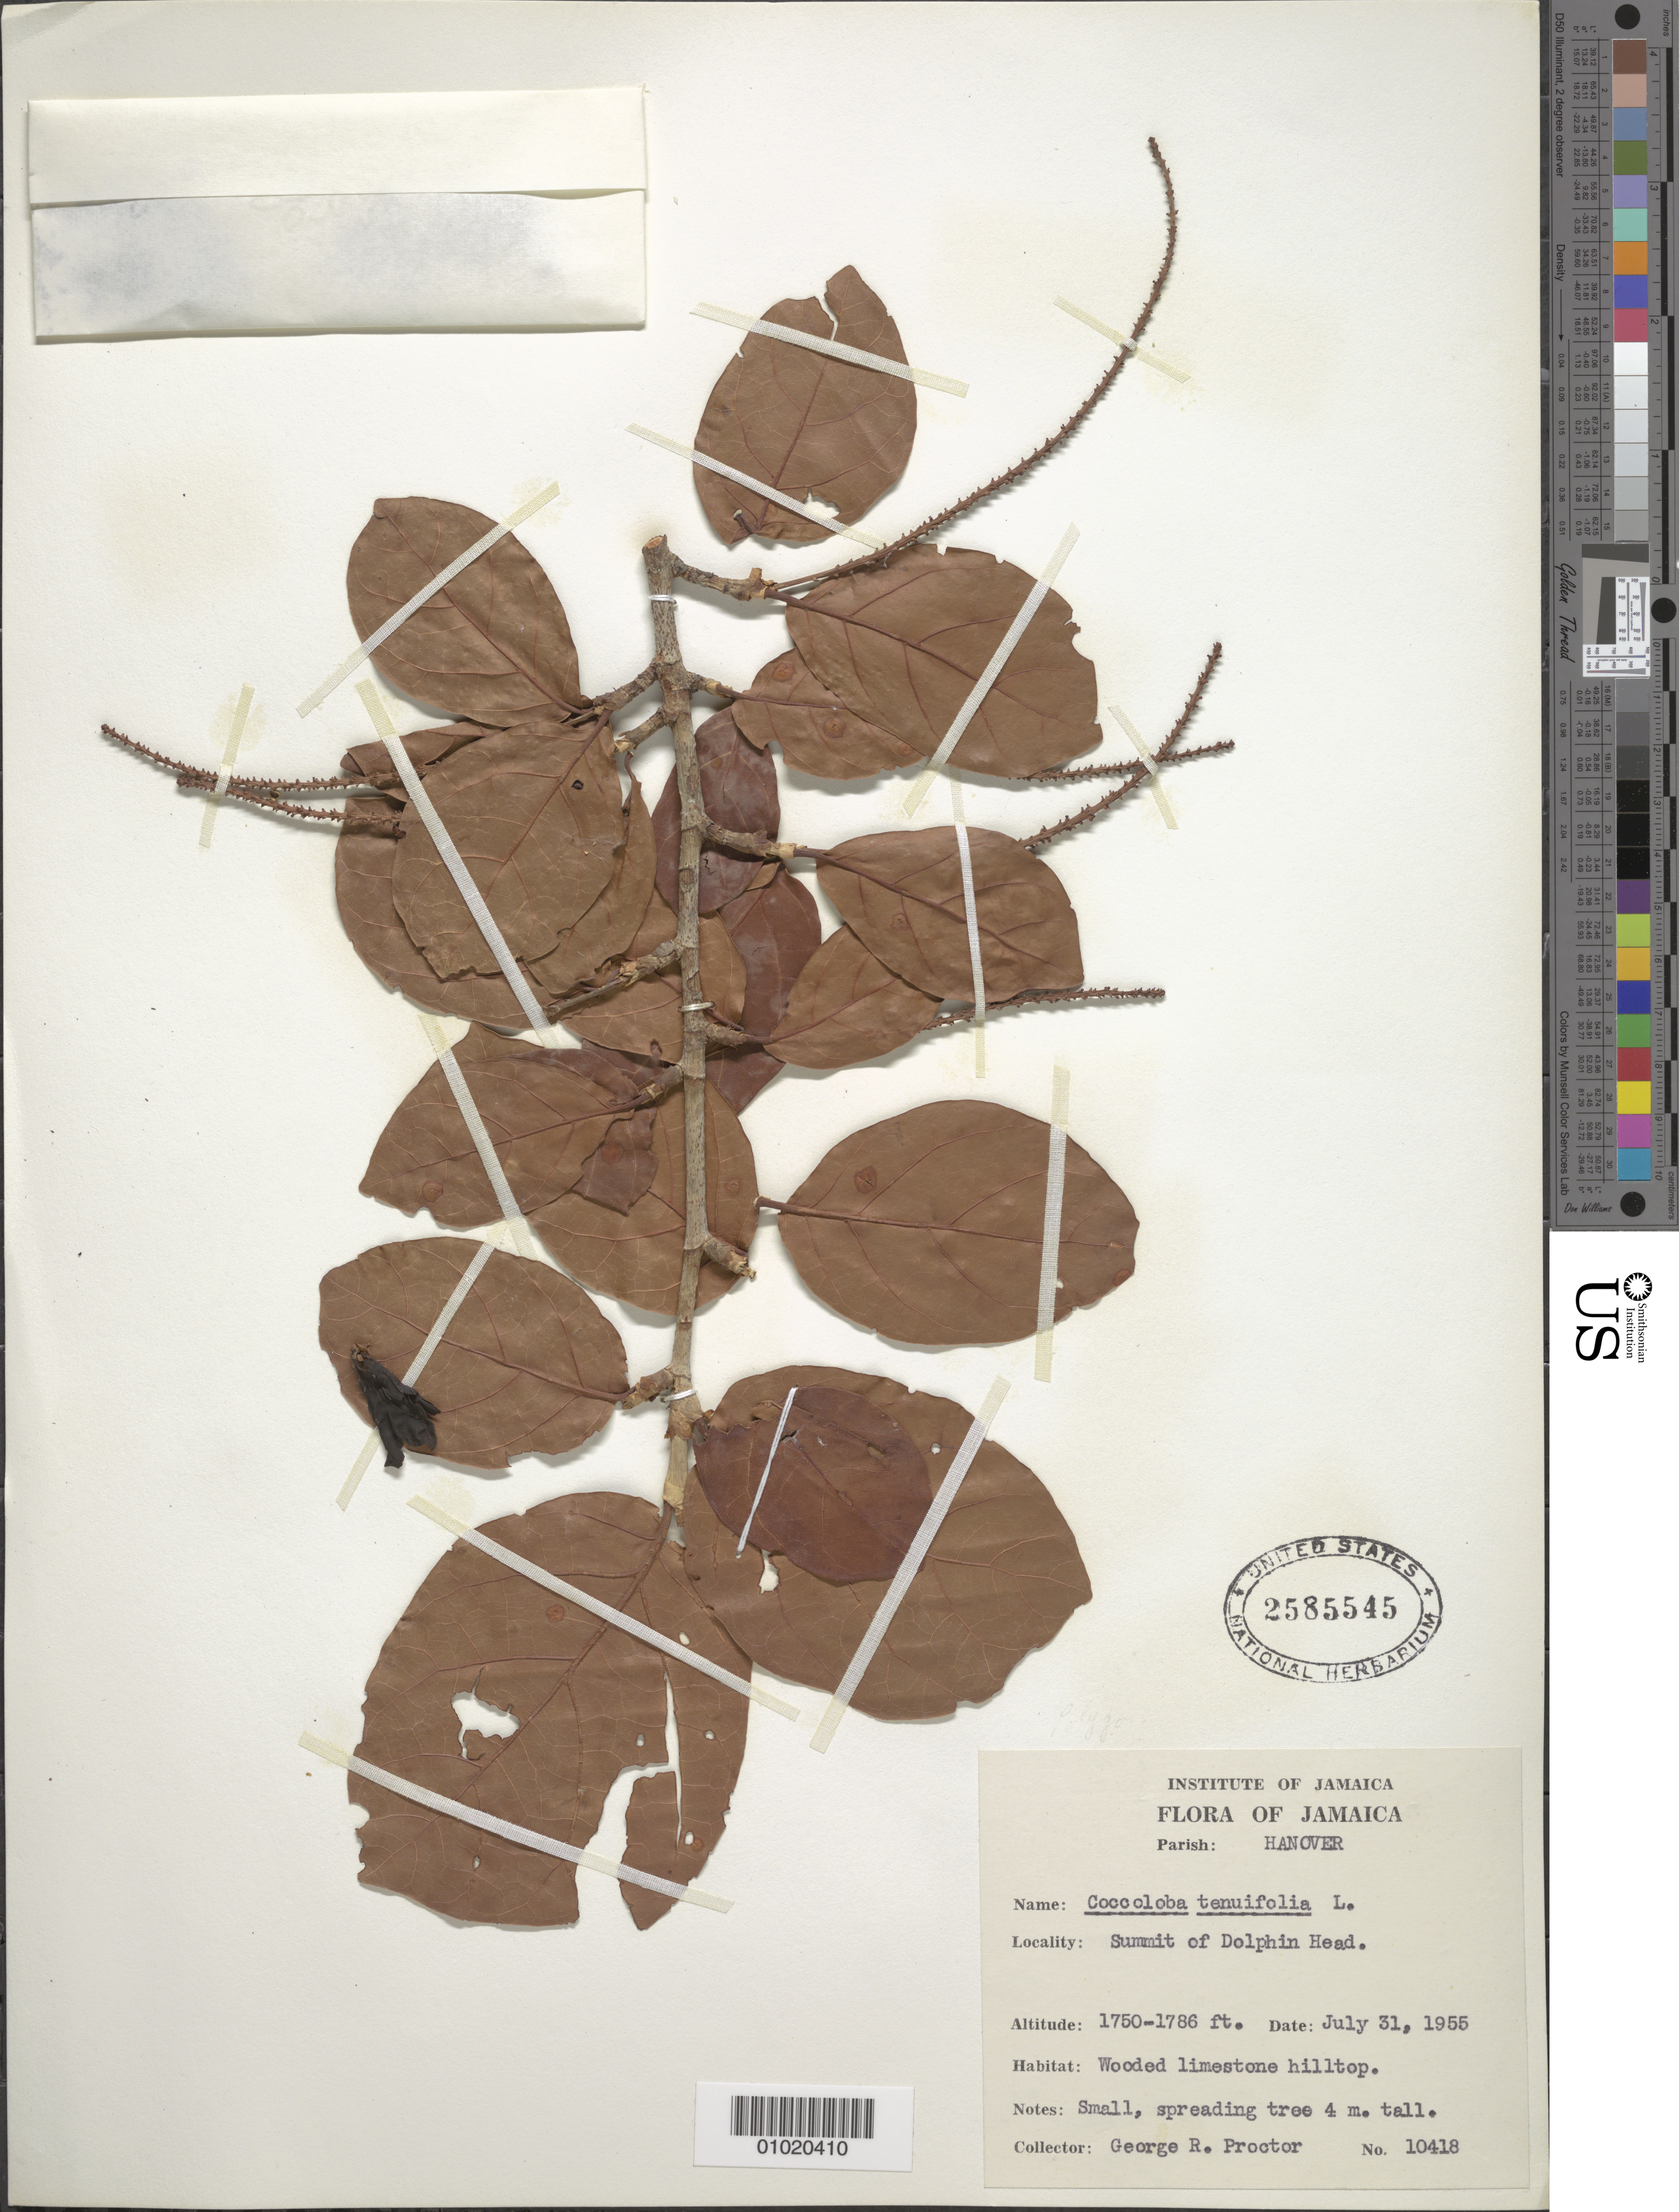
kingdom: Plantae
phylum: Tracheophyta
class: Magnoliopsida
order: Caryophyllales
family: Polygonaceae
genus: Coccoloba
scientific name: Coccoloba tenuifolia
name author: L.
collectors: G. R. Proctor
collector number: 10418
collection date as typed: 31 Jul 1955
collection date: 1955-07-31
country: Jamaica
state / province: Hanover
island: Jamaica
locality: Wooded limestone hilltop, summit of Dolphin Head.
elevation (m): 533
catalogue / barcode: US 2585545